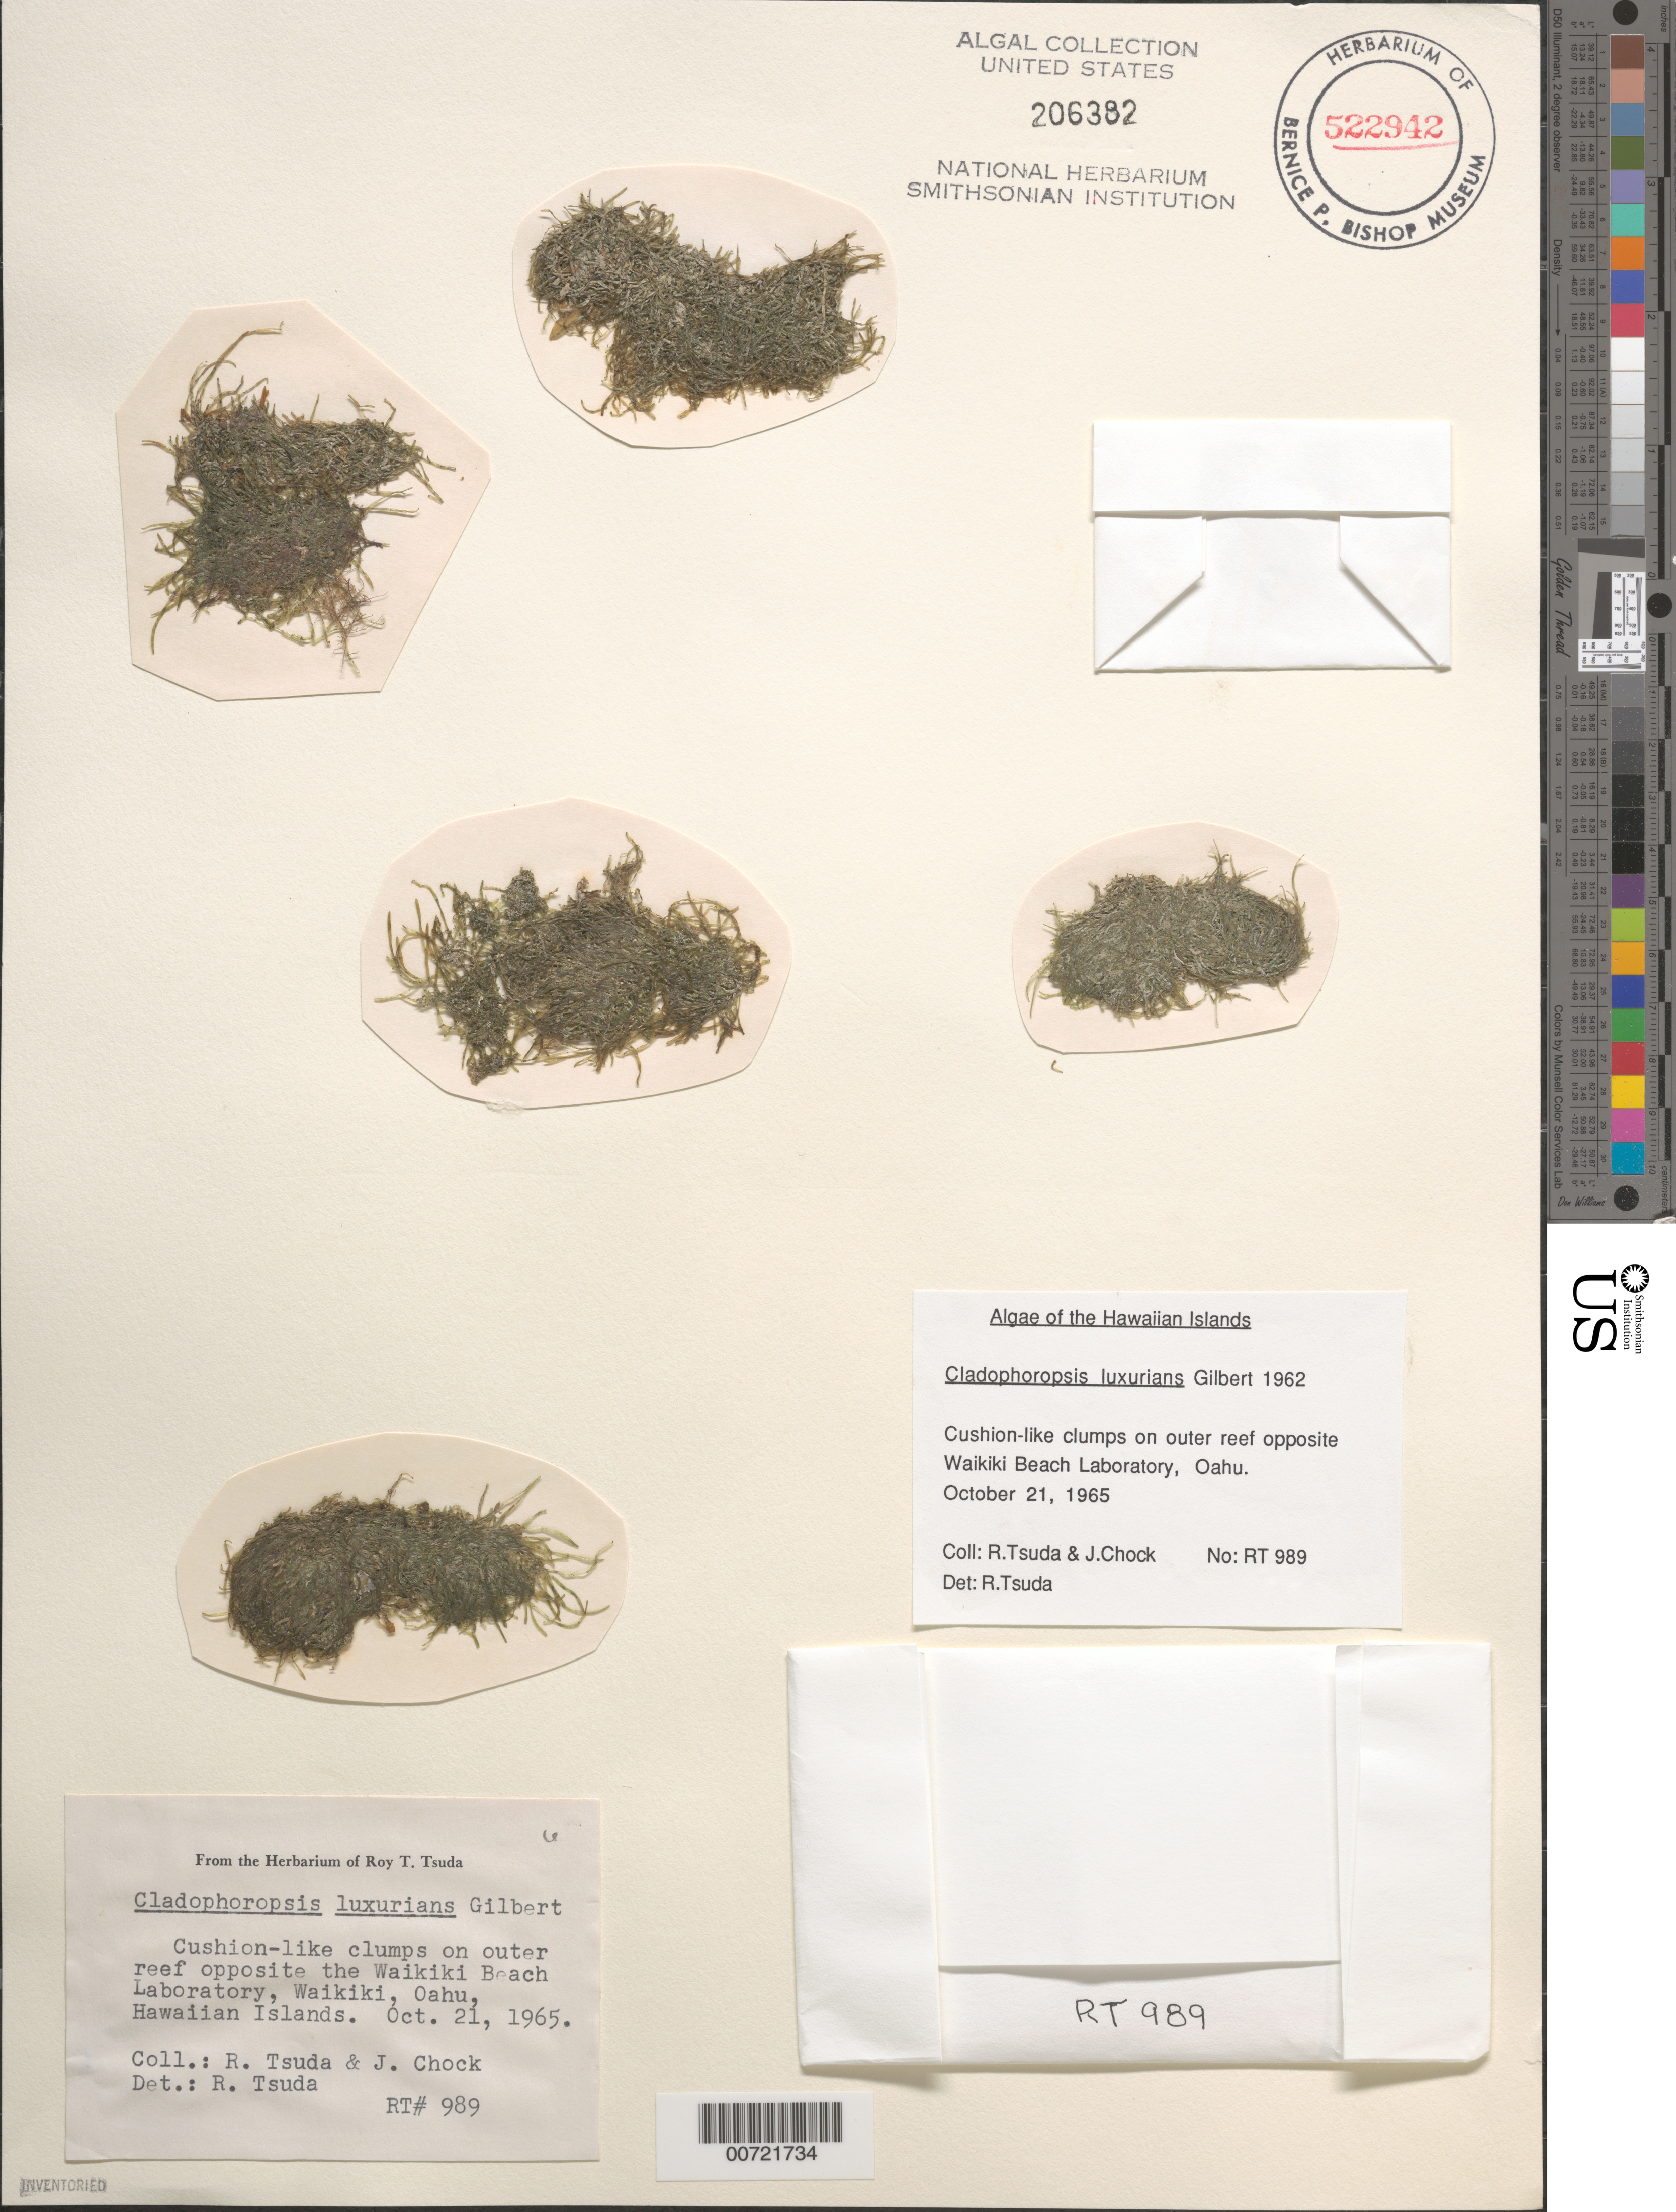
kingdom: Plantae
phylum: Chlorophyta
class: Ulvophyceae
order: Cladophorales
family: Cladophoraceae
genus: Cladophora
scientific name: Cladophora fuliginosa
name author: Kütz.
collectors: R. Tsuda & J. Chock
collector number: RT 989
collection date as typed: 21 Oct 1965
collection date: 1965-10-21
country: United States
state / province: Hawaii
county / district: Honolulu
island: Oahu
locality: Waikiki, Waikiki Beach Laboratory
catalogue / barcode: US 206382